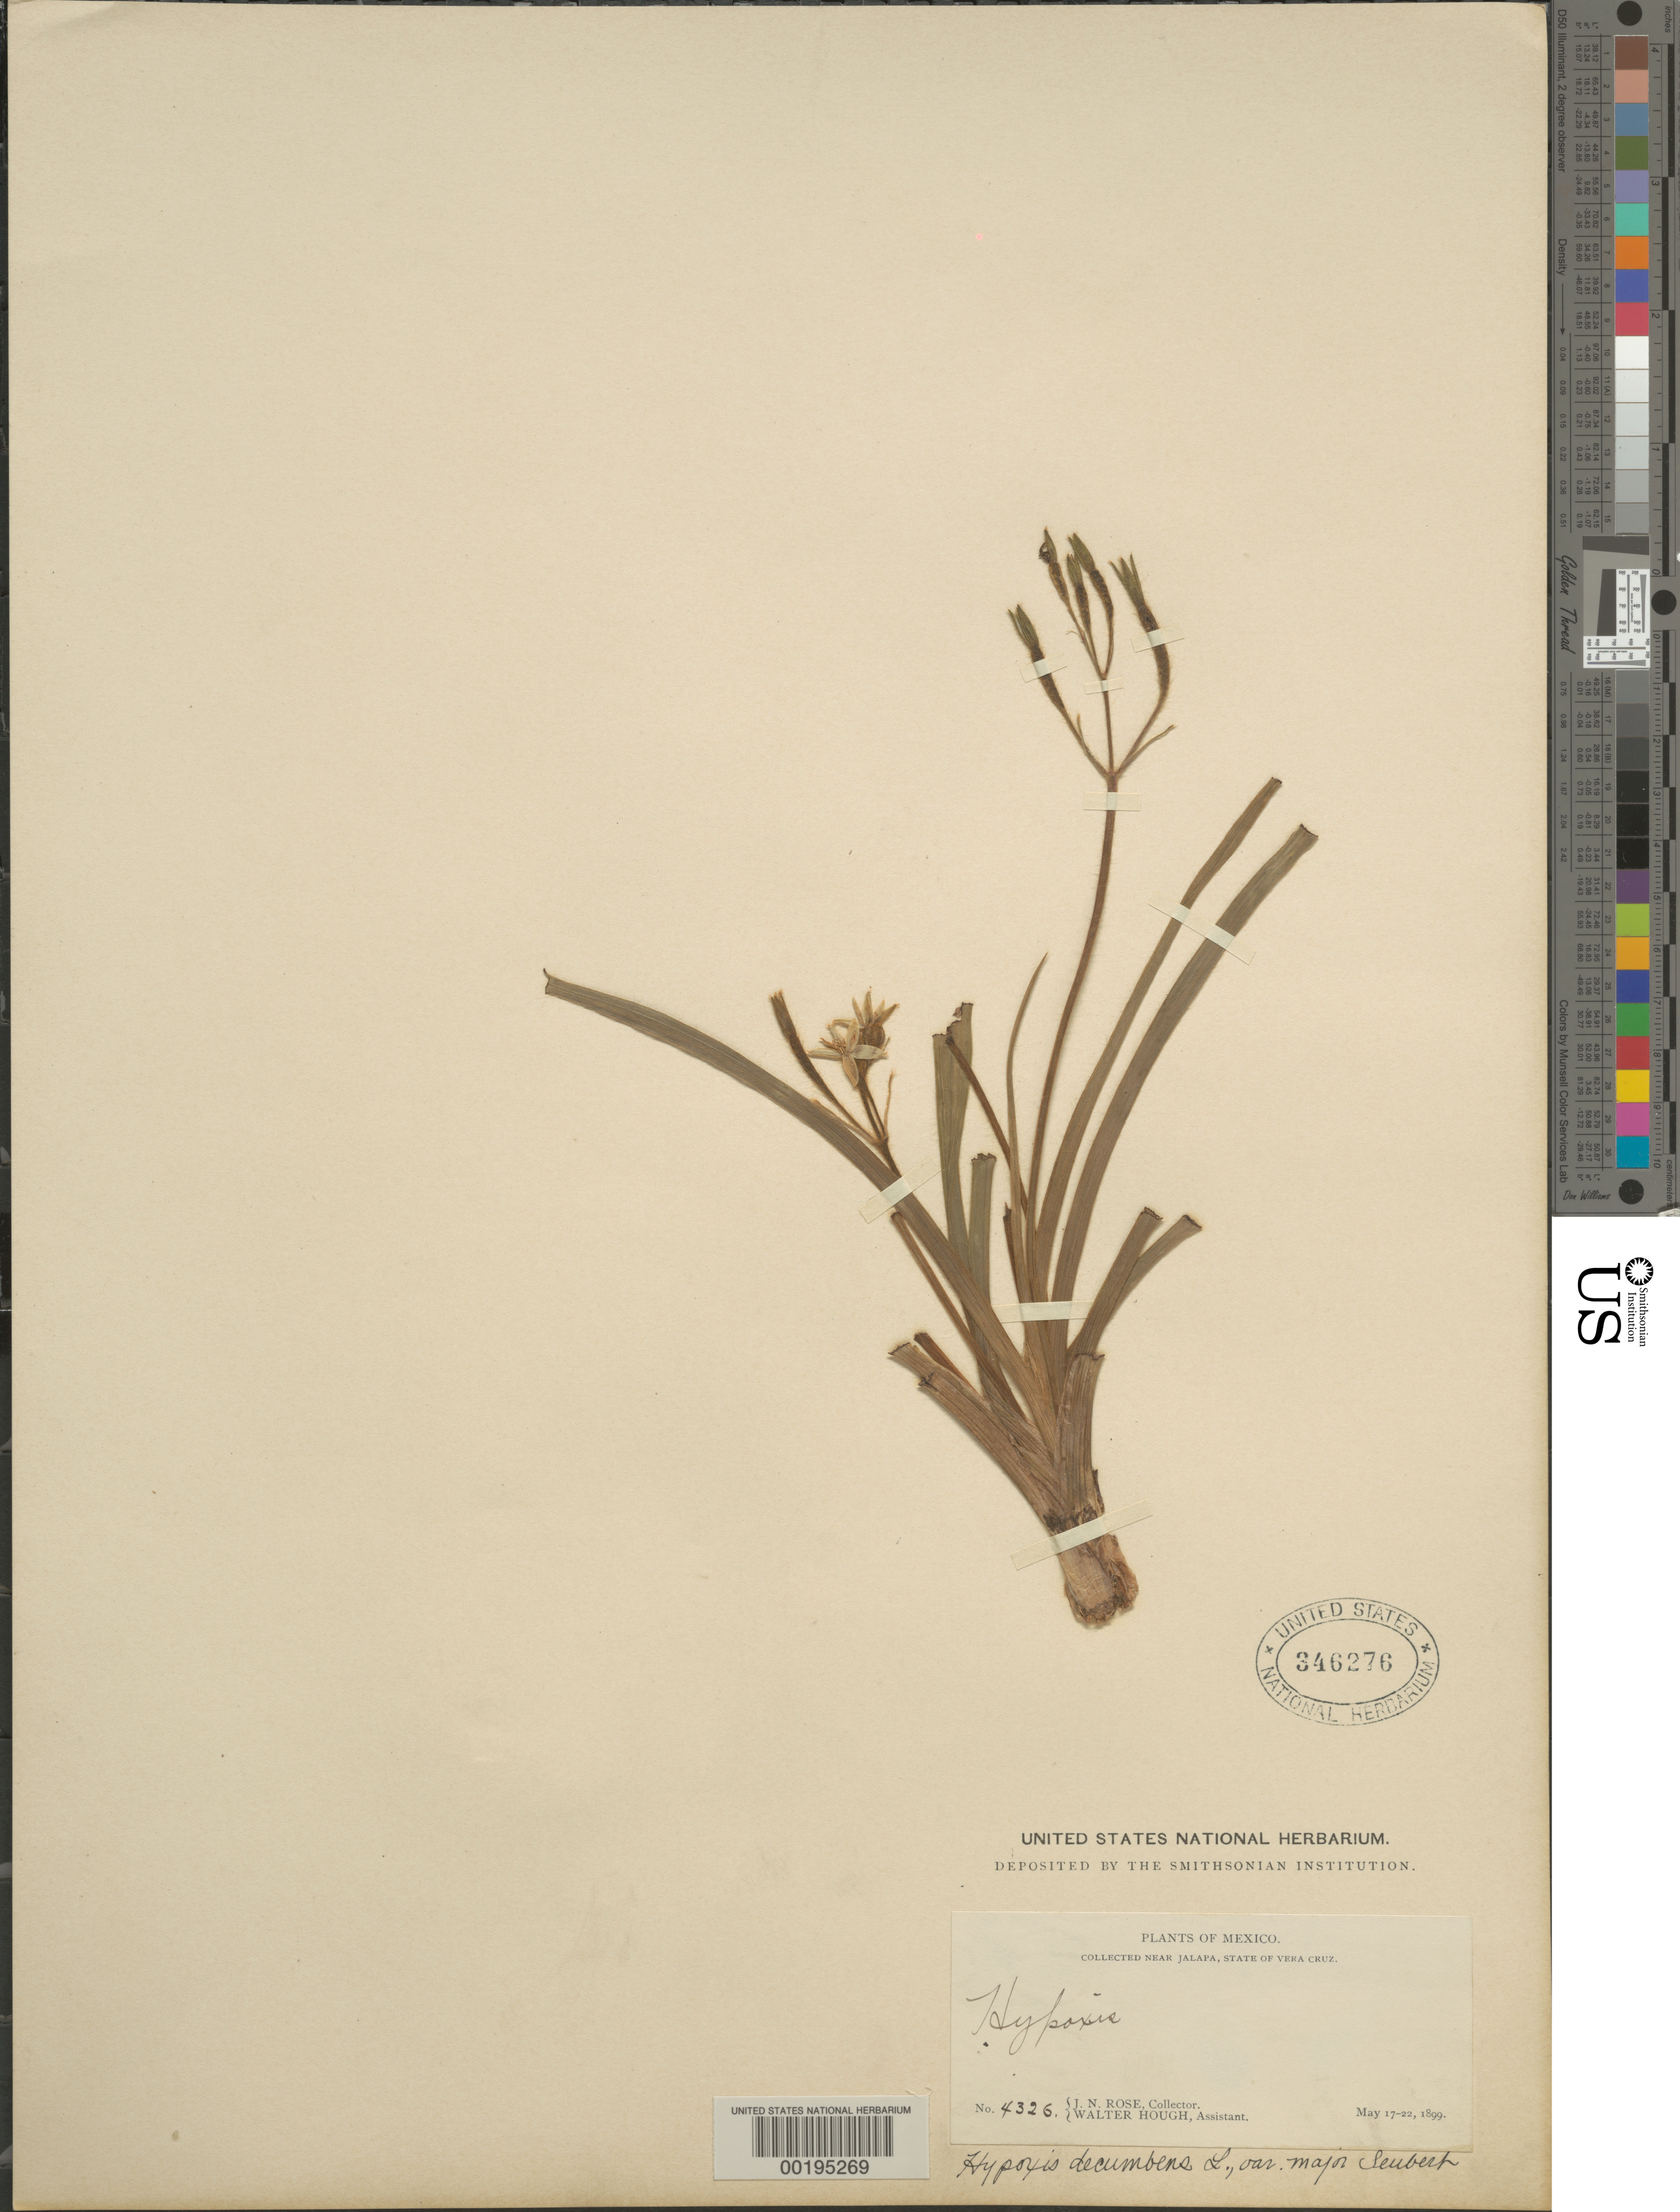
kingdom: Plantae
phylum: Tracheophyta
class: Liliopsida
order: Asparagales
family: Hypoxidaceae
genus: Hypoxis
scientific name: Hypoxis decumbens var. major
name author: Seub.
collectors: J. N. Rose & W. Hough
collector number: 4326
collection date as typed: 17 May 1899 to 22 May 1899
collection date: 1899-05-17/1899-05-22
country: Mexico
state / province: Veracruz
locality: Near jalapa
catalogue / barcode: US 346276